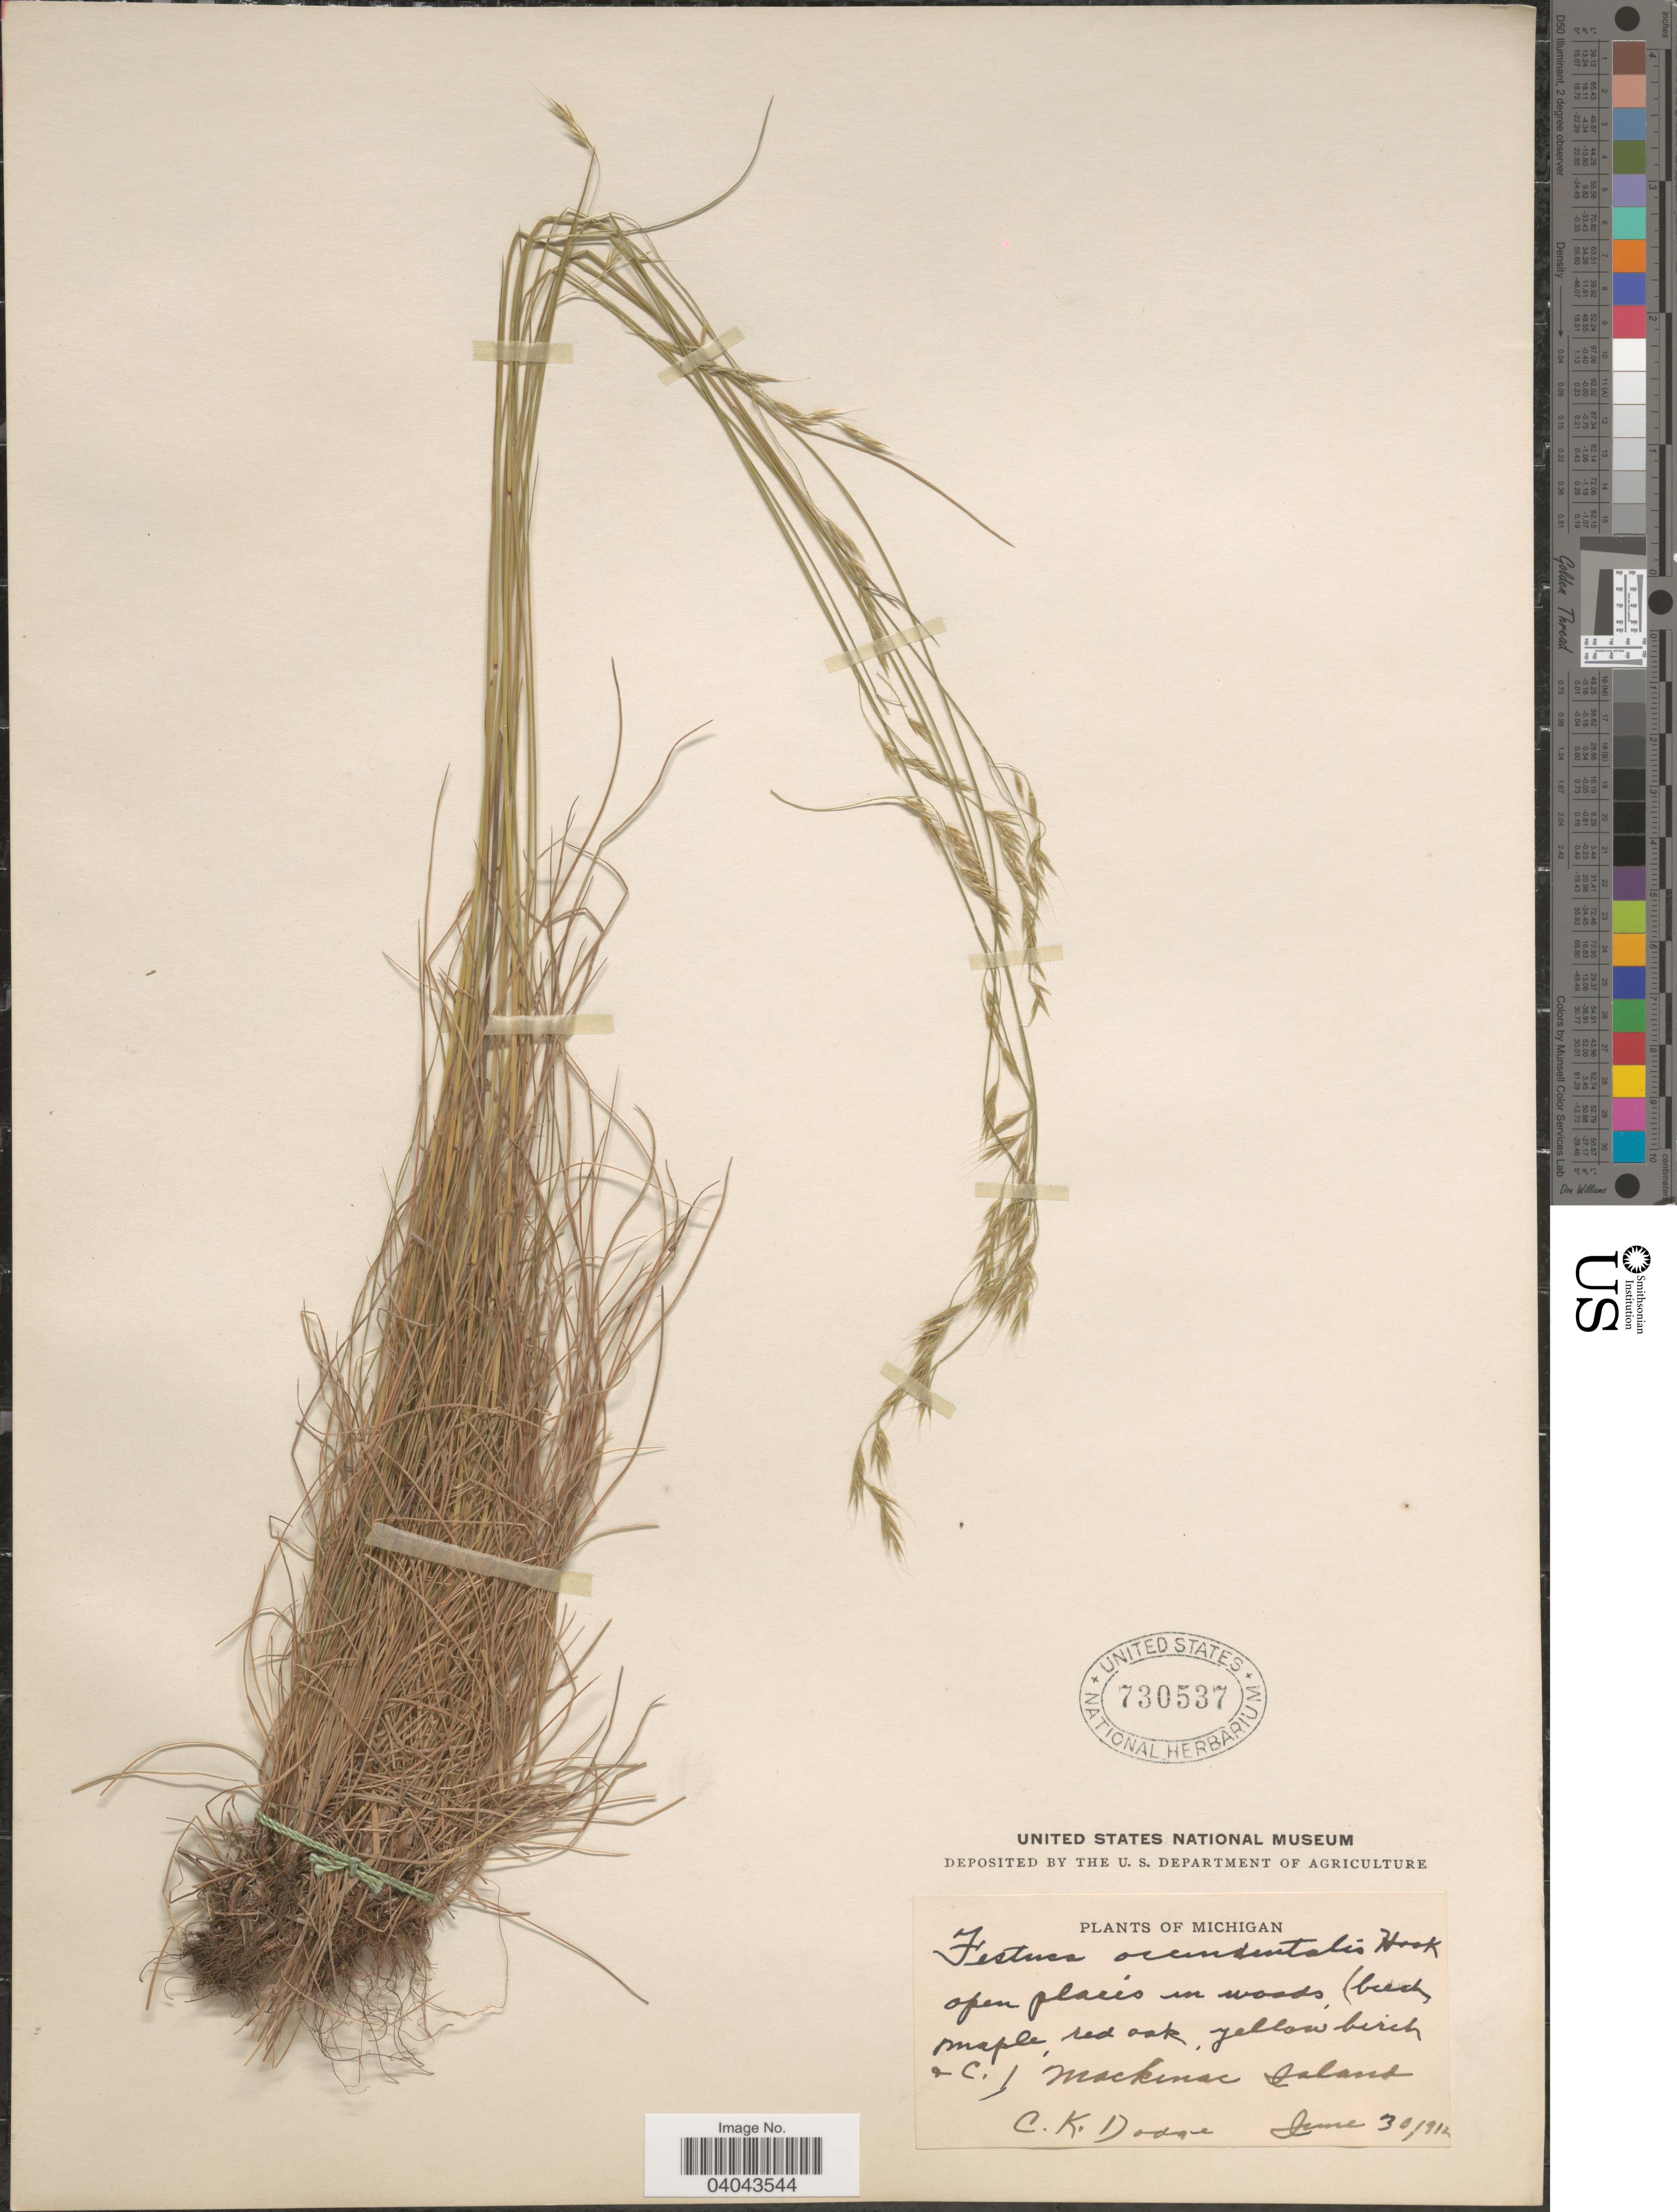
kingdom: Plantae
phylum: Tracheophyta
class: Liliopsida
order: Poales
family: Poaceae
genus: Festuca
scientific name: Festuca occidentalis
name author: Hook.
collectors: C. Dodge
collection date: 1912-06-30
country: United States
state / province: Michigan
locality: Mackinac Island.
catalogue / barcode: US 730537